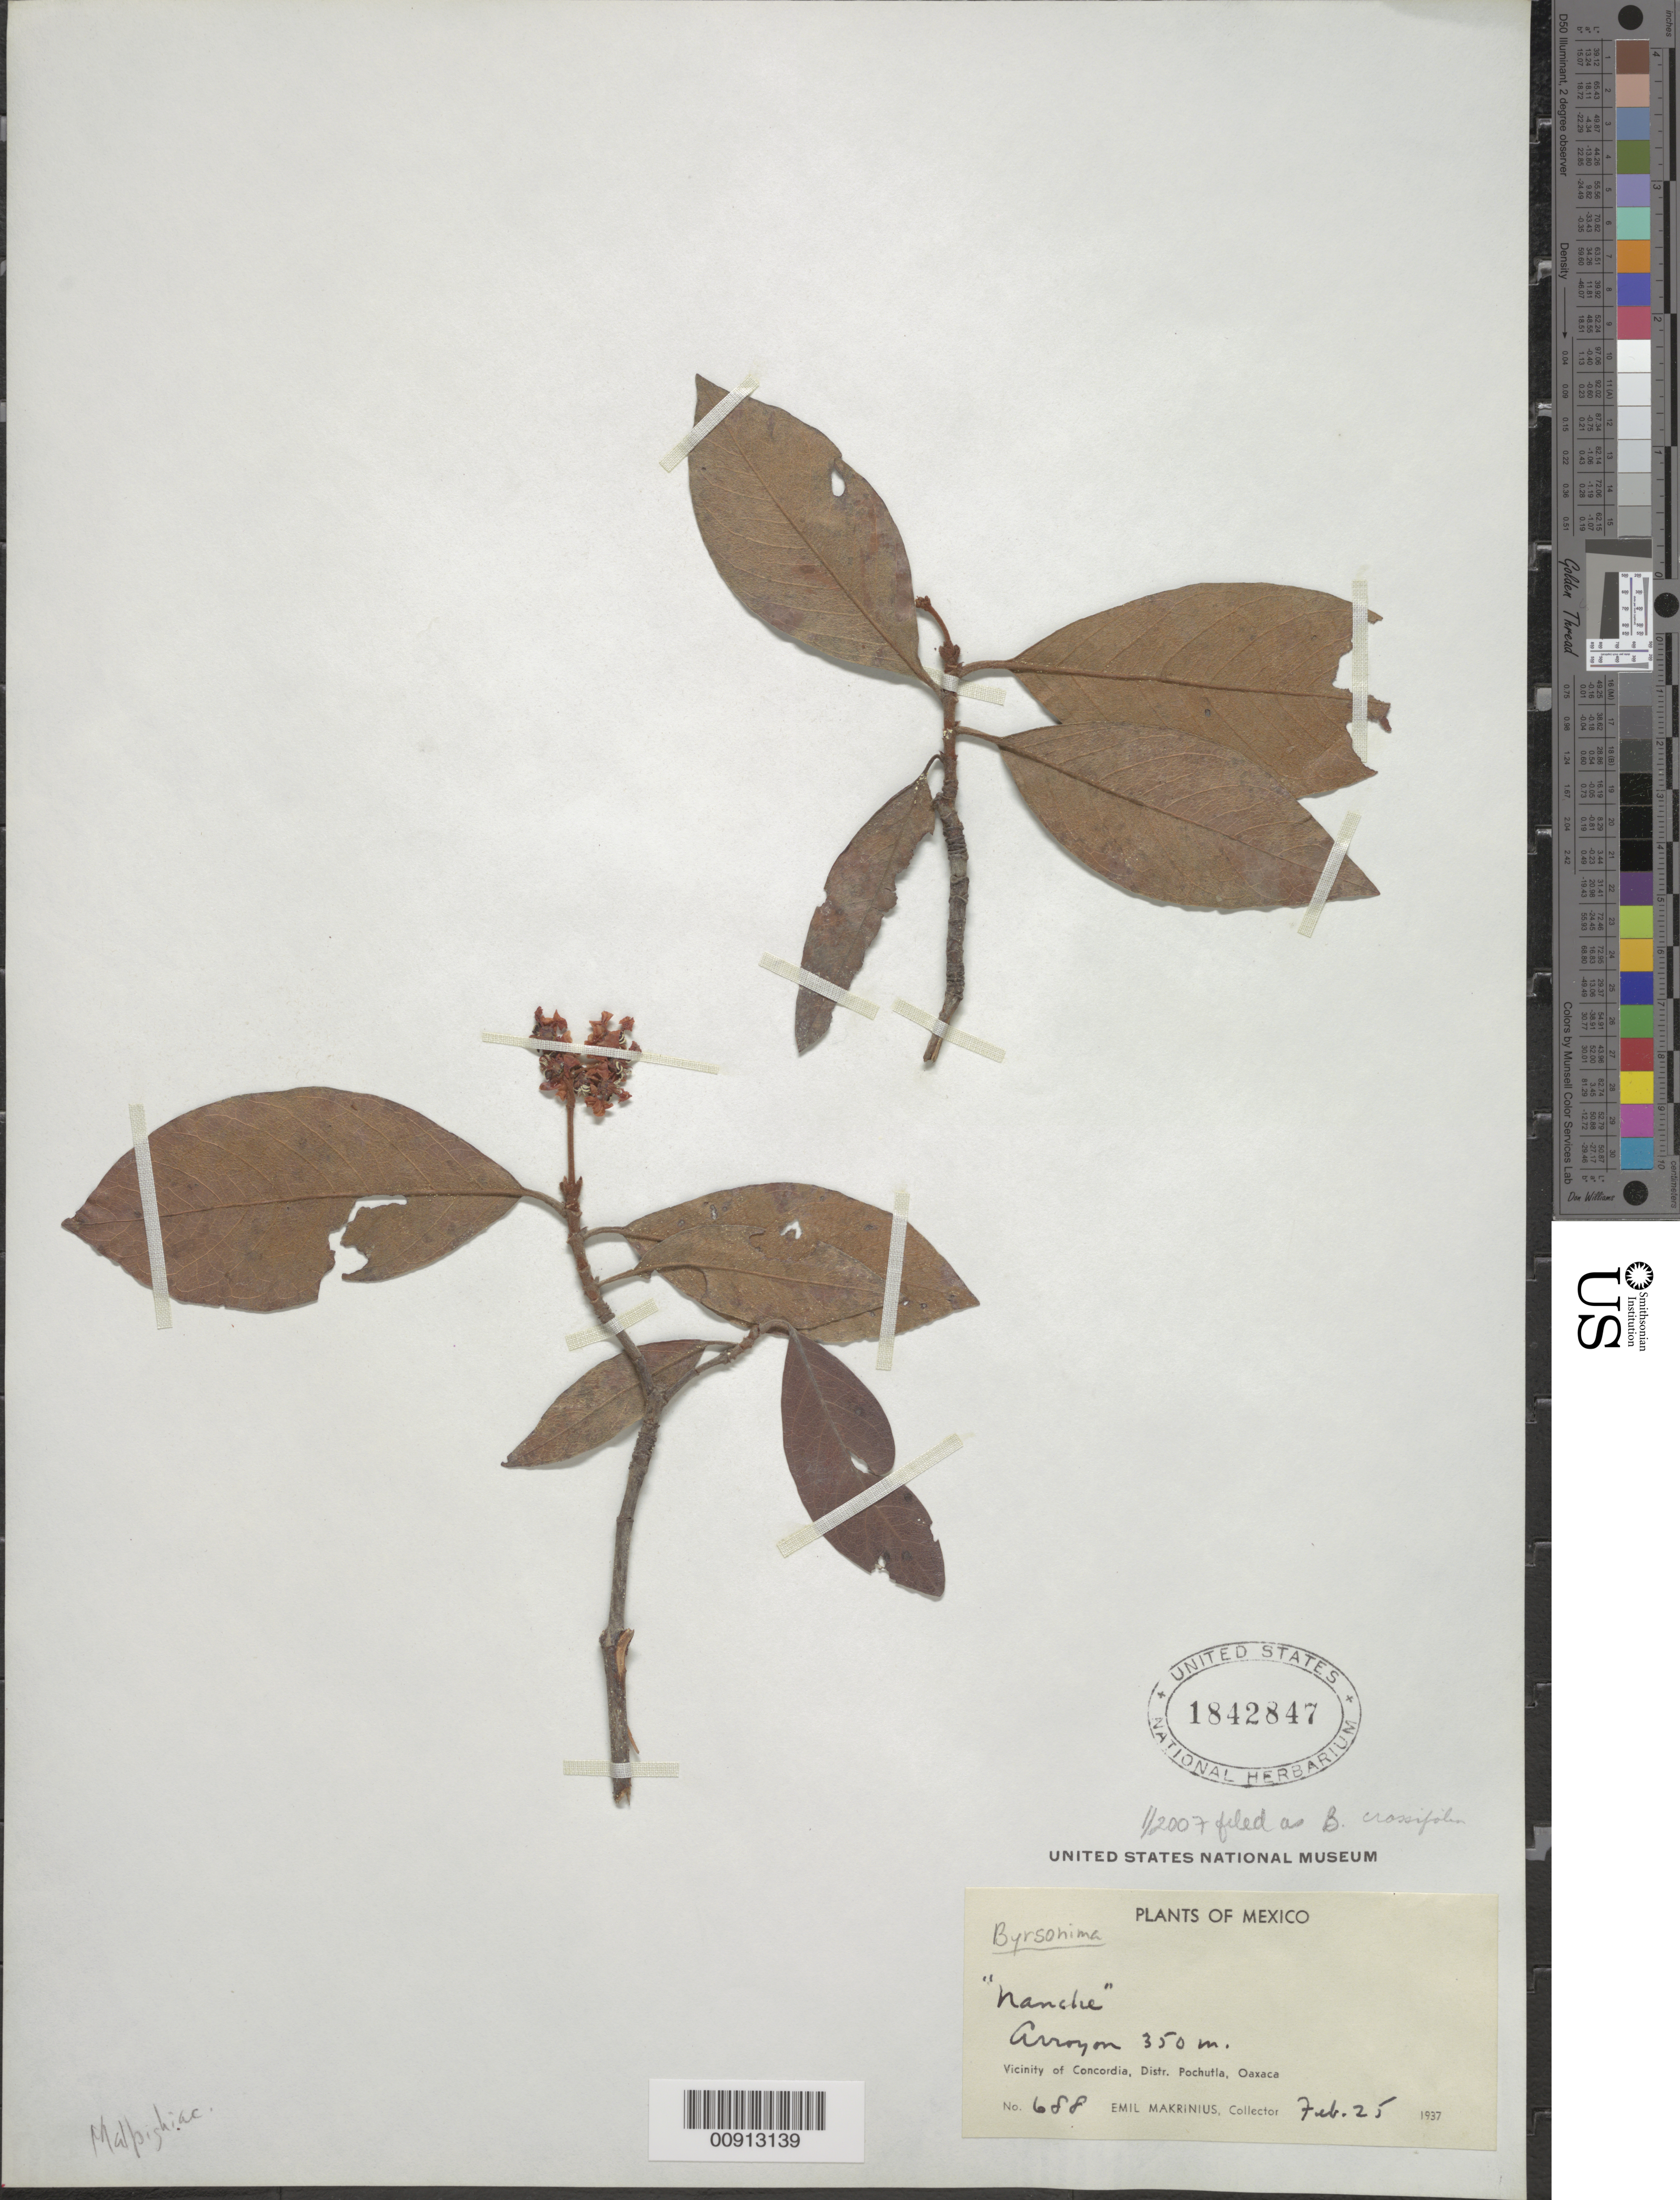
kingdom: Plantae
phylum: Tracheophyta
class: Magnoliopsida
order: Malpighiales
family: Malpighiaceae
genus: Byrsonima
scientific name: Byrsonima crassifolia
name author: (L.) Kunth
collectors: E. Makrinius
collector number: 688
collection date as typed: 25 Feb 1937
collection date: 1937-02-25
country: Mexico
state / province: Oaxaca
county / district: Pochutla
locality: Arroyon. Vicinity of Concordia. Distr. Pochutla, Oaxaca.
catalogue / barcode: US 1842847